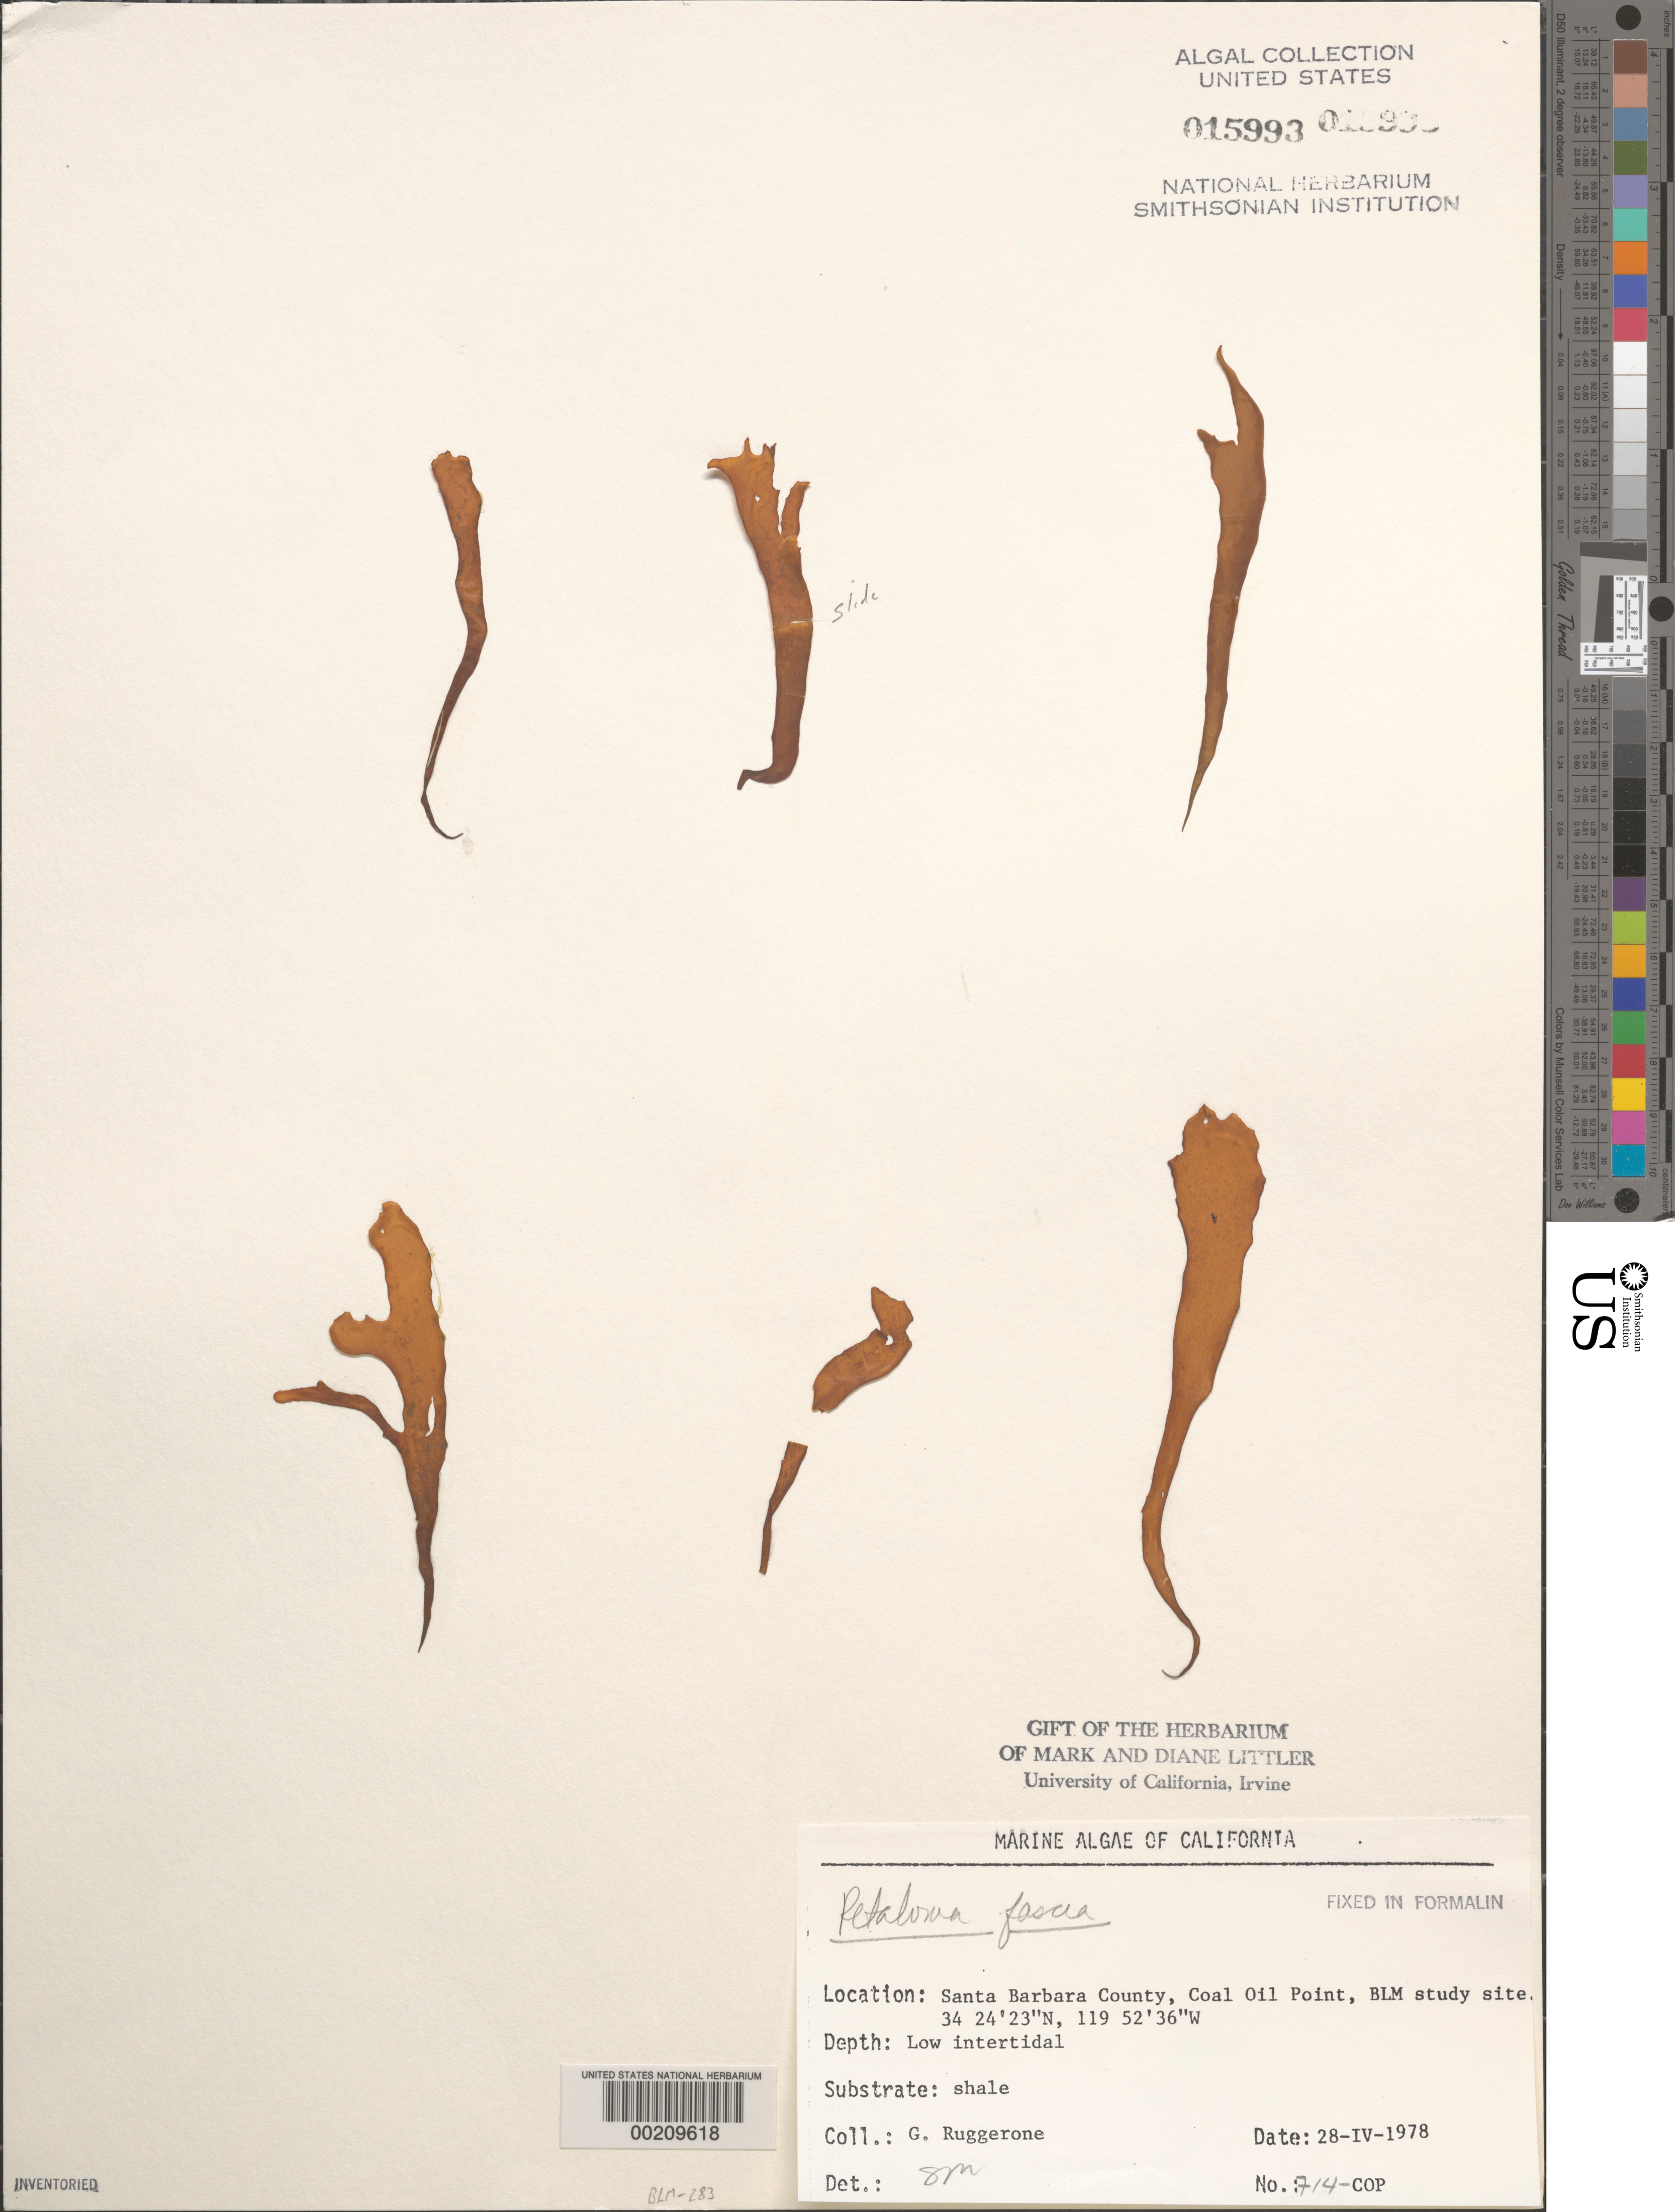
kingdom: Chromista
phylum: Ochrophyta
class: Phaeophyceae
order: Scytosiphonales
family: Scytosiphonaceae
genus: Petalonia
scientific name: Petalonia fascia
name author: (O.F. Müller) Kuntze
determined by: Murray, S. N.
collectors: G. Ruggerone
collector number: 714-cop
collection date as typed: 28 Apr 1978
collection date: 1978-04-28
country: United States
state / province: California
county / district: Santa Barbara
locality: Coal Oil Point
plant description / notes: BLM-SOCALBIGHT Rocky Intertidal Survey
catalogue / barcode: US 15993